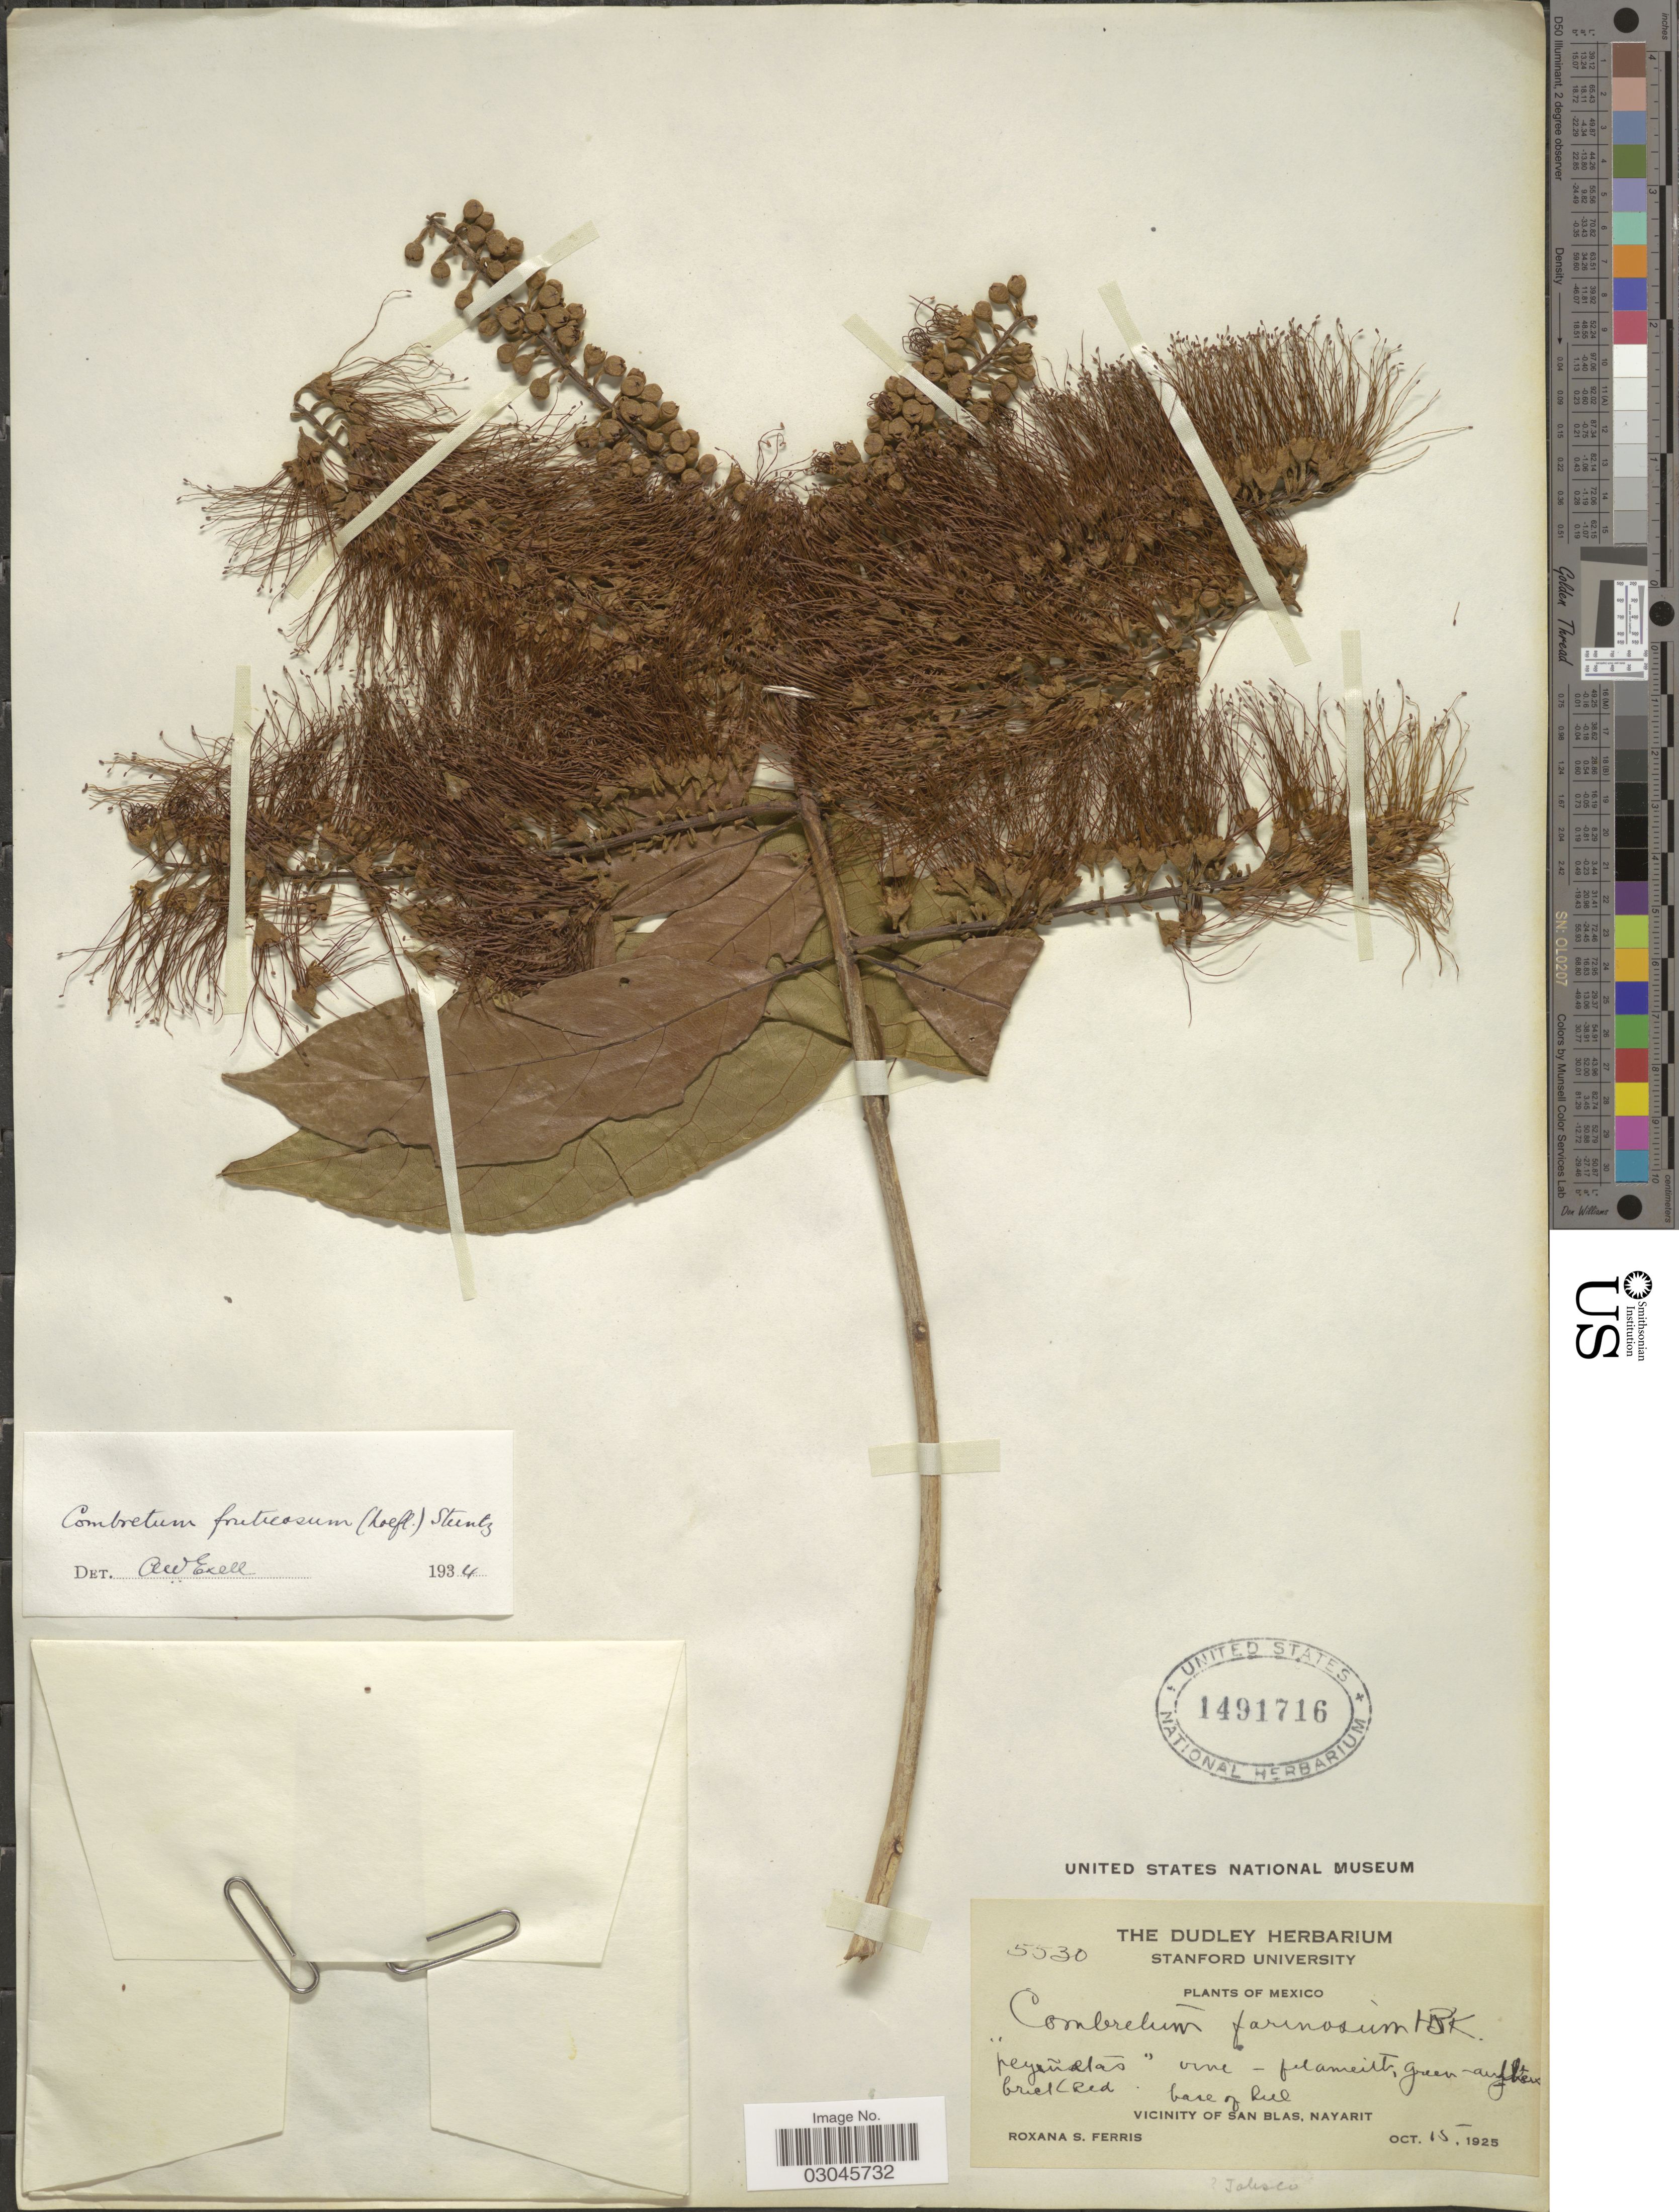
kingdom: Plantae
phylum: Tracheophyta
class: Magnoliopsida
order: Myrtales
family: Combretaceae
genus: Combretum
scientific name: Combretum fruticosum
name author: (Loefl.) Stuntz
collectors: R. S. Ferris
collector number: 5530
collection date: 1925-10-15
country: Mexico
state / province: Nayarit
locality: Vicinity of San Blas. Jalisco [unsure placement].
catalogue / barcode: US 1491716